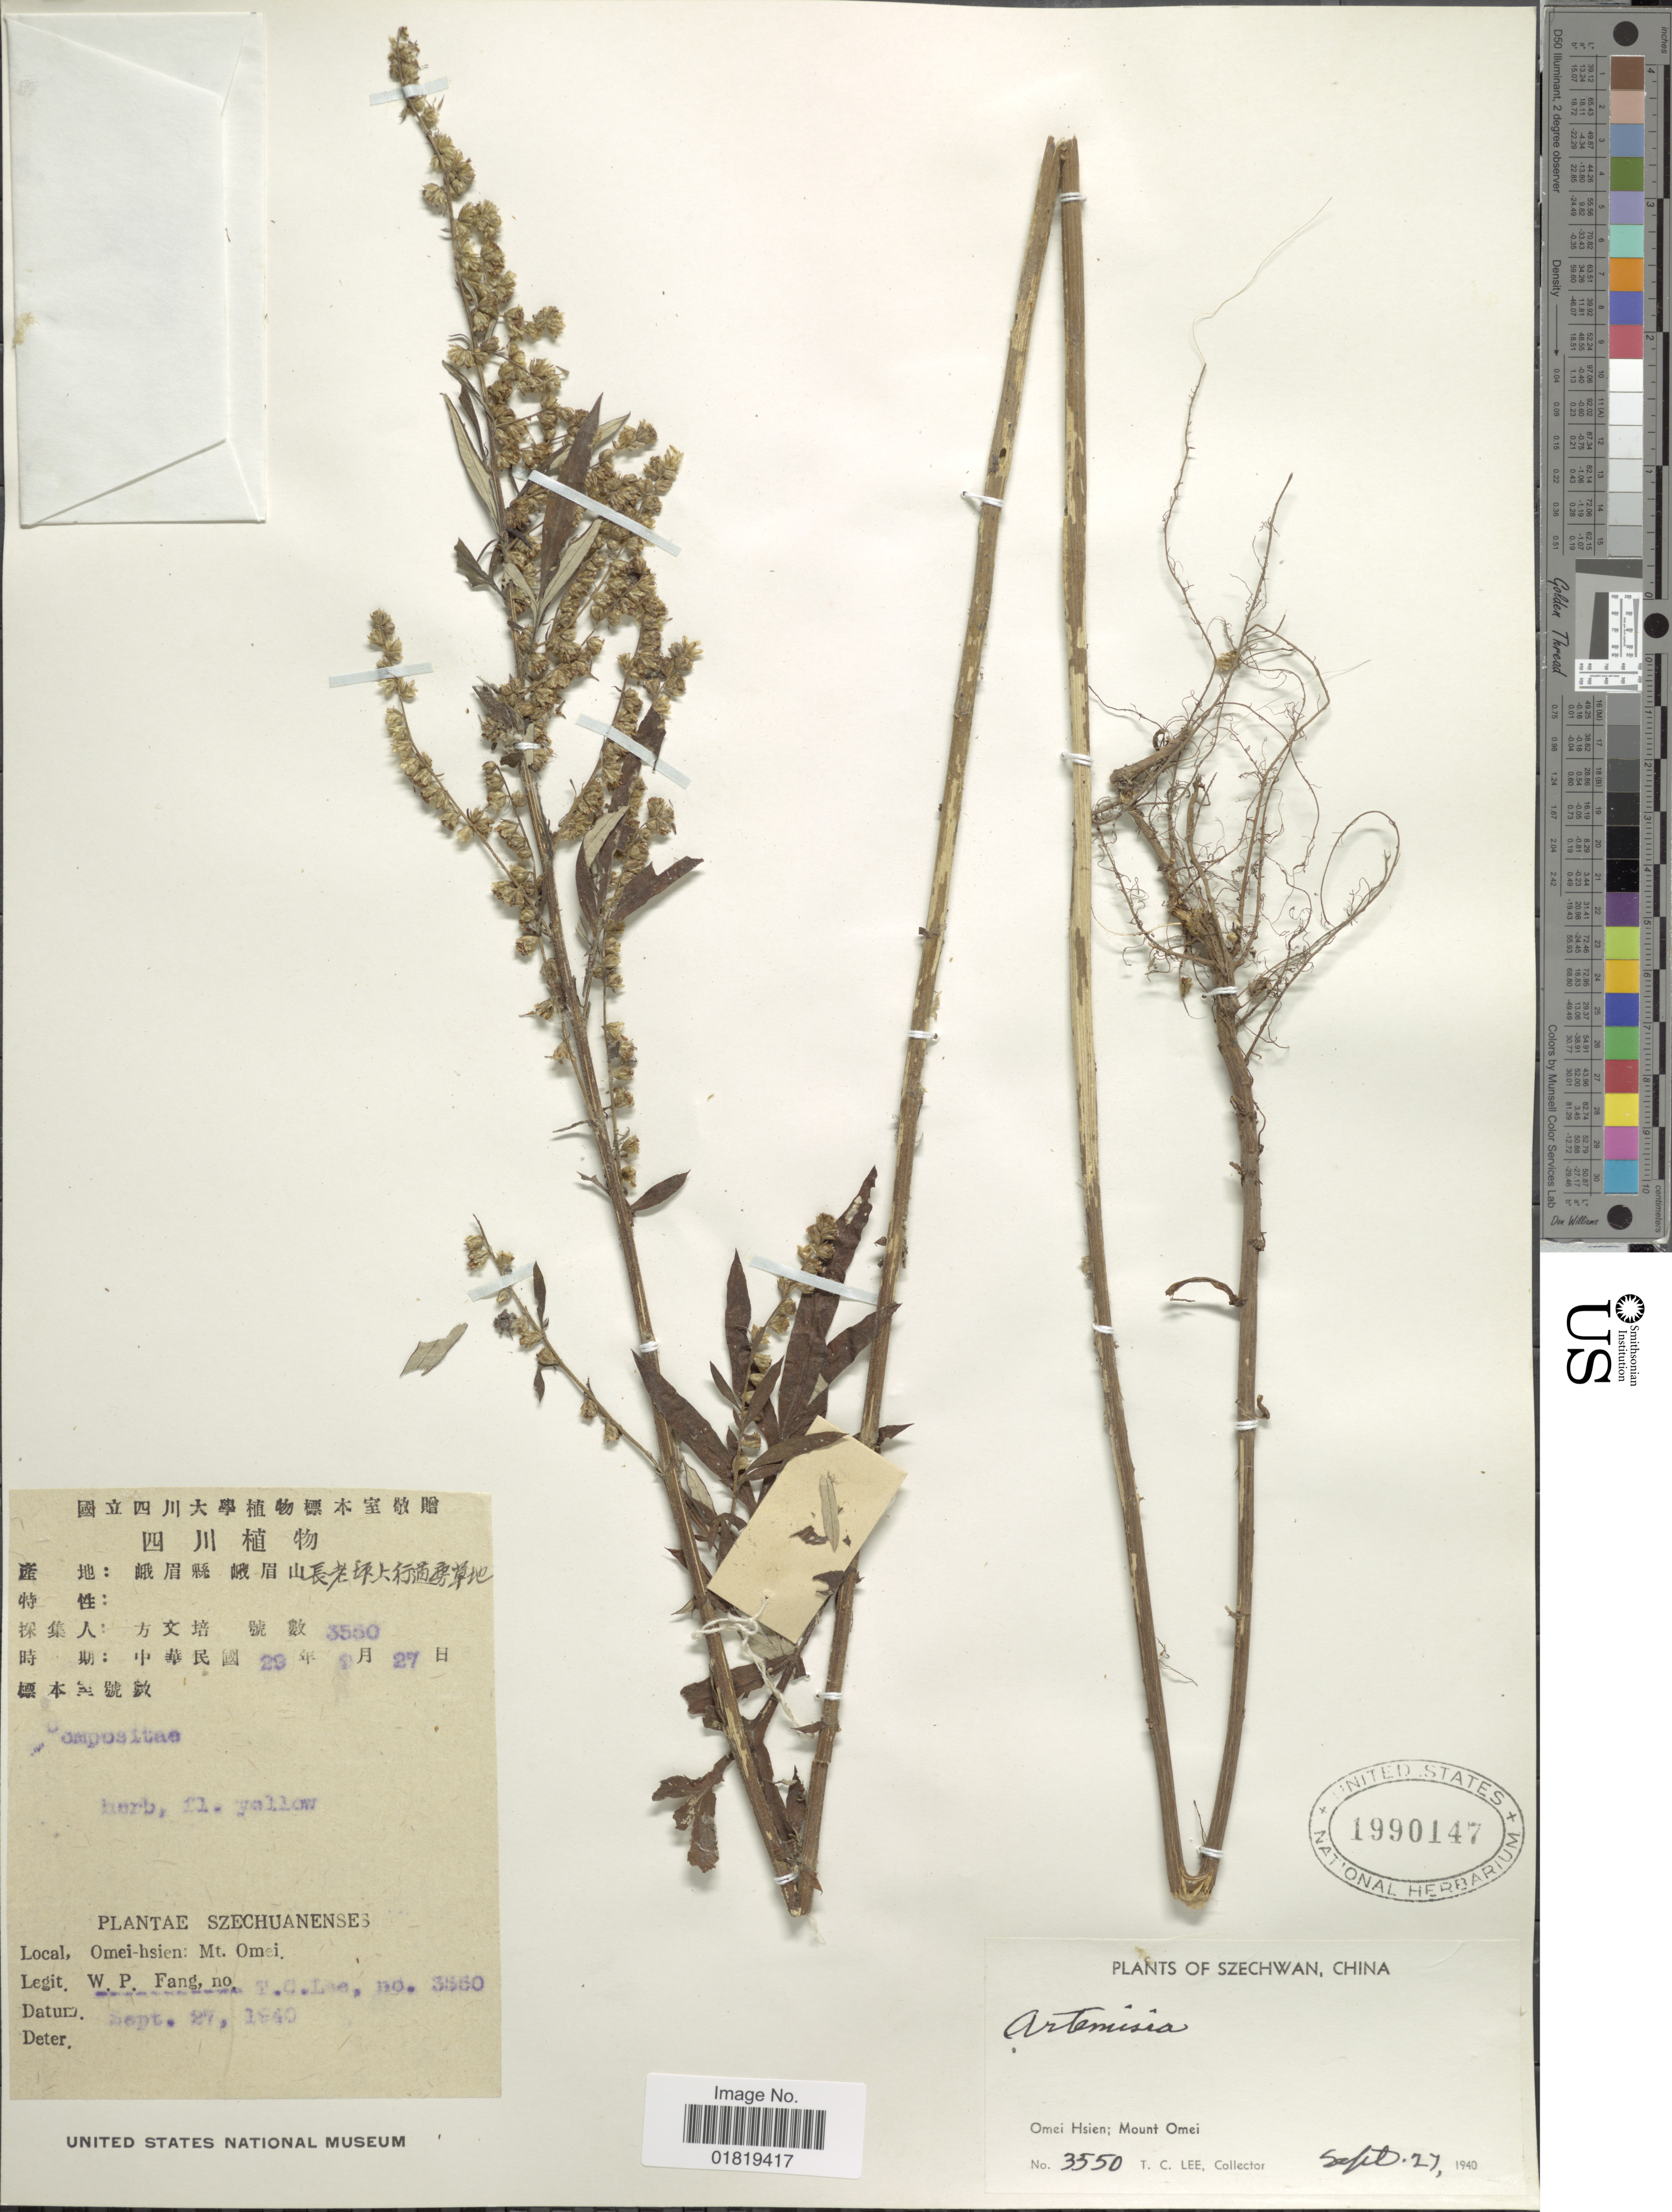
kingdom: Plantae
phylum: Tracheophyta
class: Magnoliopsida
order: Asterales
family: Asteraceae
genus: Artemisia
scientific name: Artemisia sp.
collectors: T. Lee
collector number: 3550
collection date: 1940-09-27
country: China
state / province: Sichuan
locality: Szechwan, Omei Hsien; Mount Omei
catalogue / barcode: US 1990147